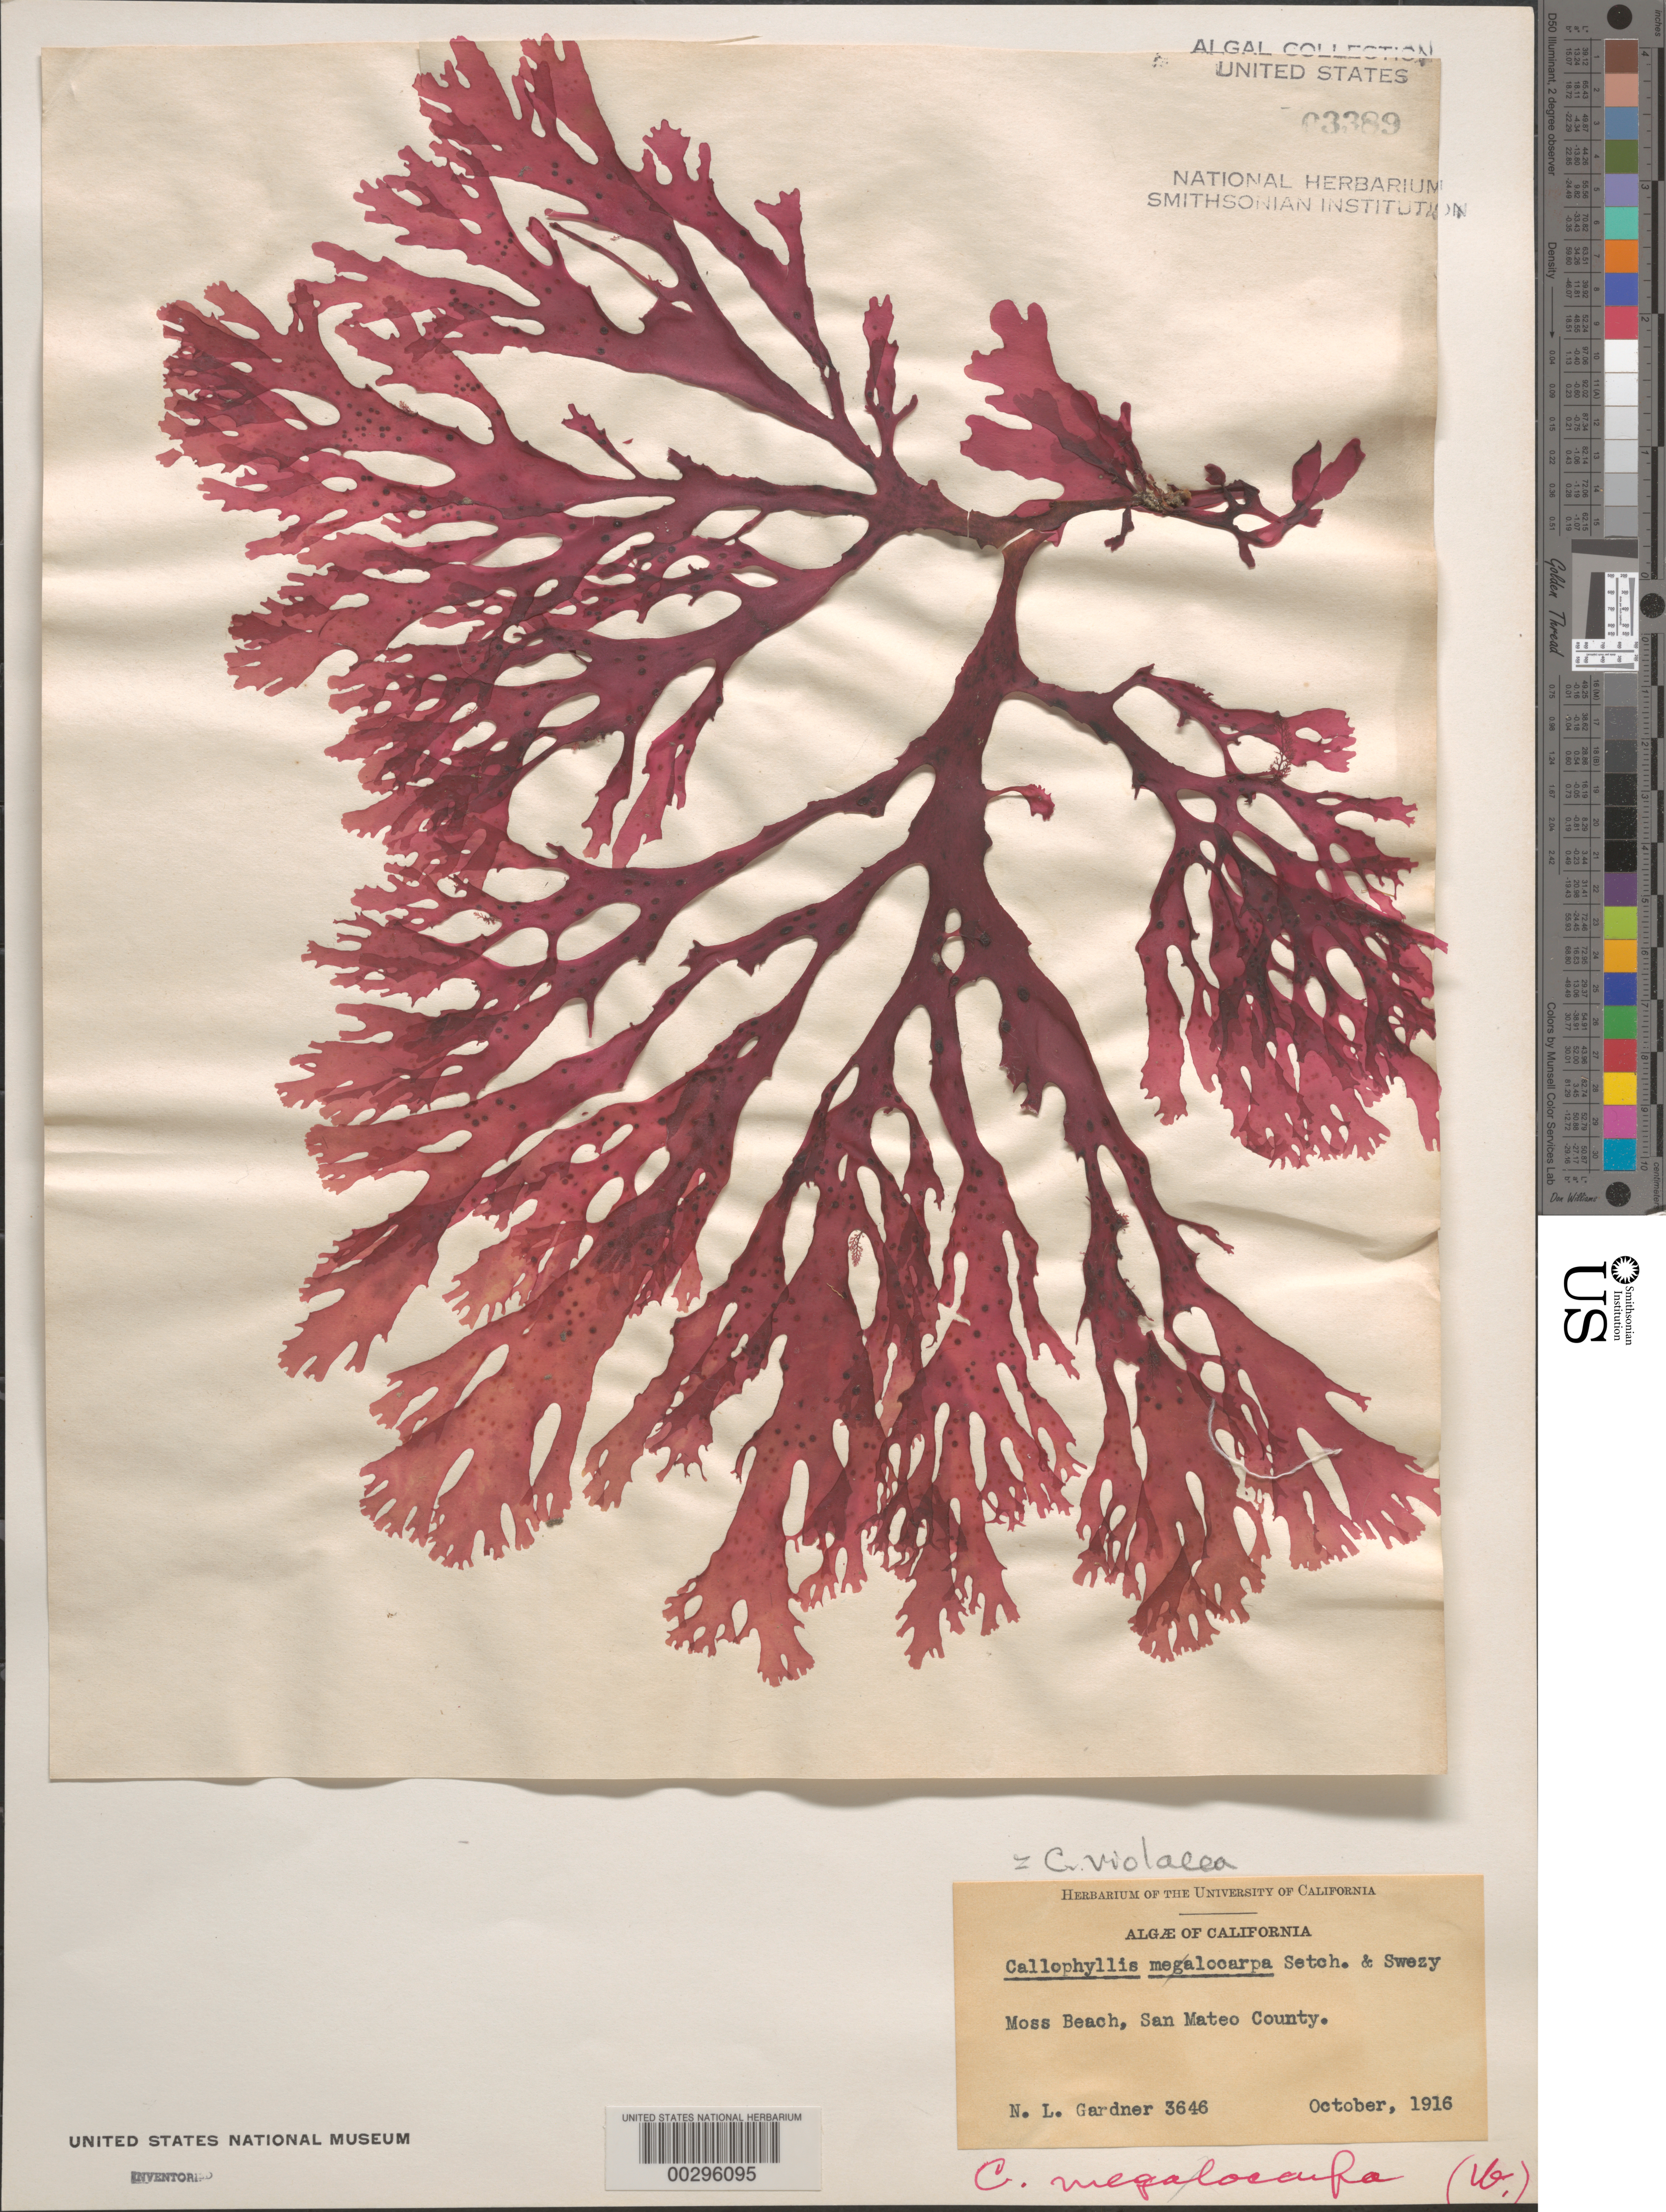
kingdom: Plantae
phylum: Rhodophyta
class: Florideophyceae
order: Gigartinales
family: Kallymeniaceae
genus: Callophyllis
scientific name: Callophyllis violacea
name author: J. Agardh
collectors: N. Gardner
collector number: NLG 3646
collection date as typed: Oct 1916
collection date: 1916-10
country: United States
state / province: California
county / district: San Mateo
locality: Moss Beach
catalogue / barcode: US 3389